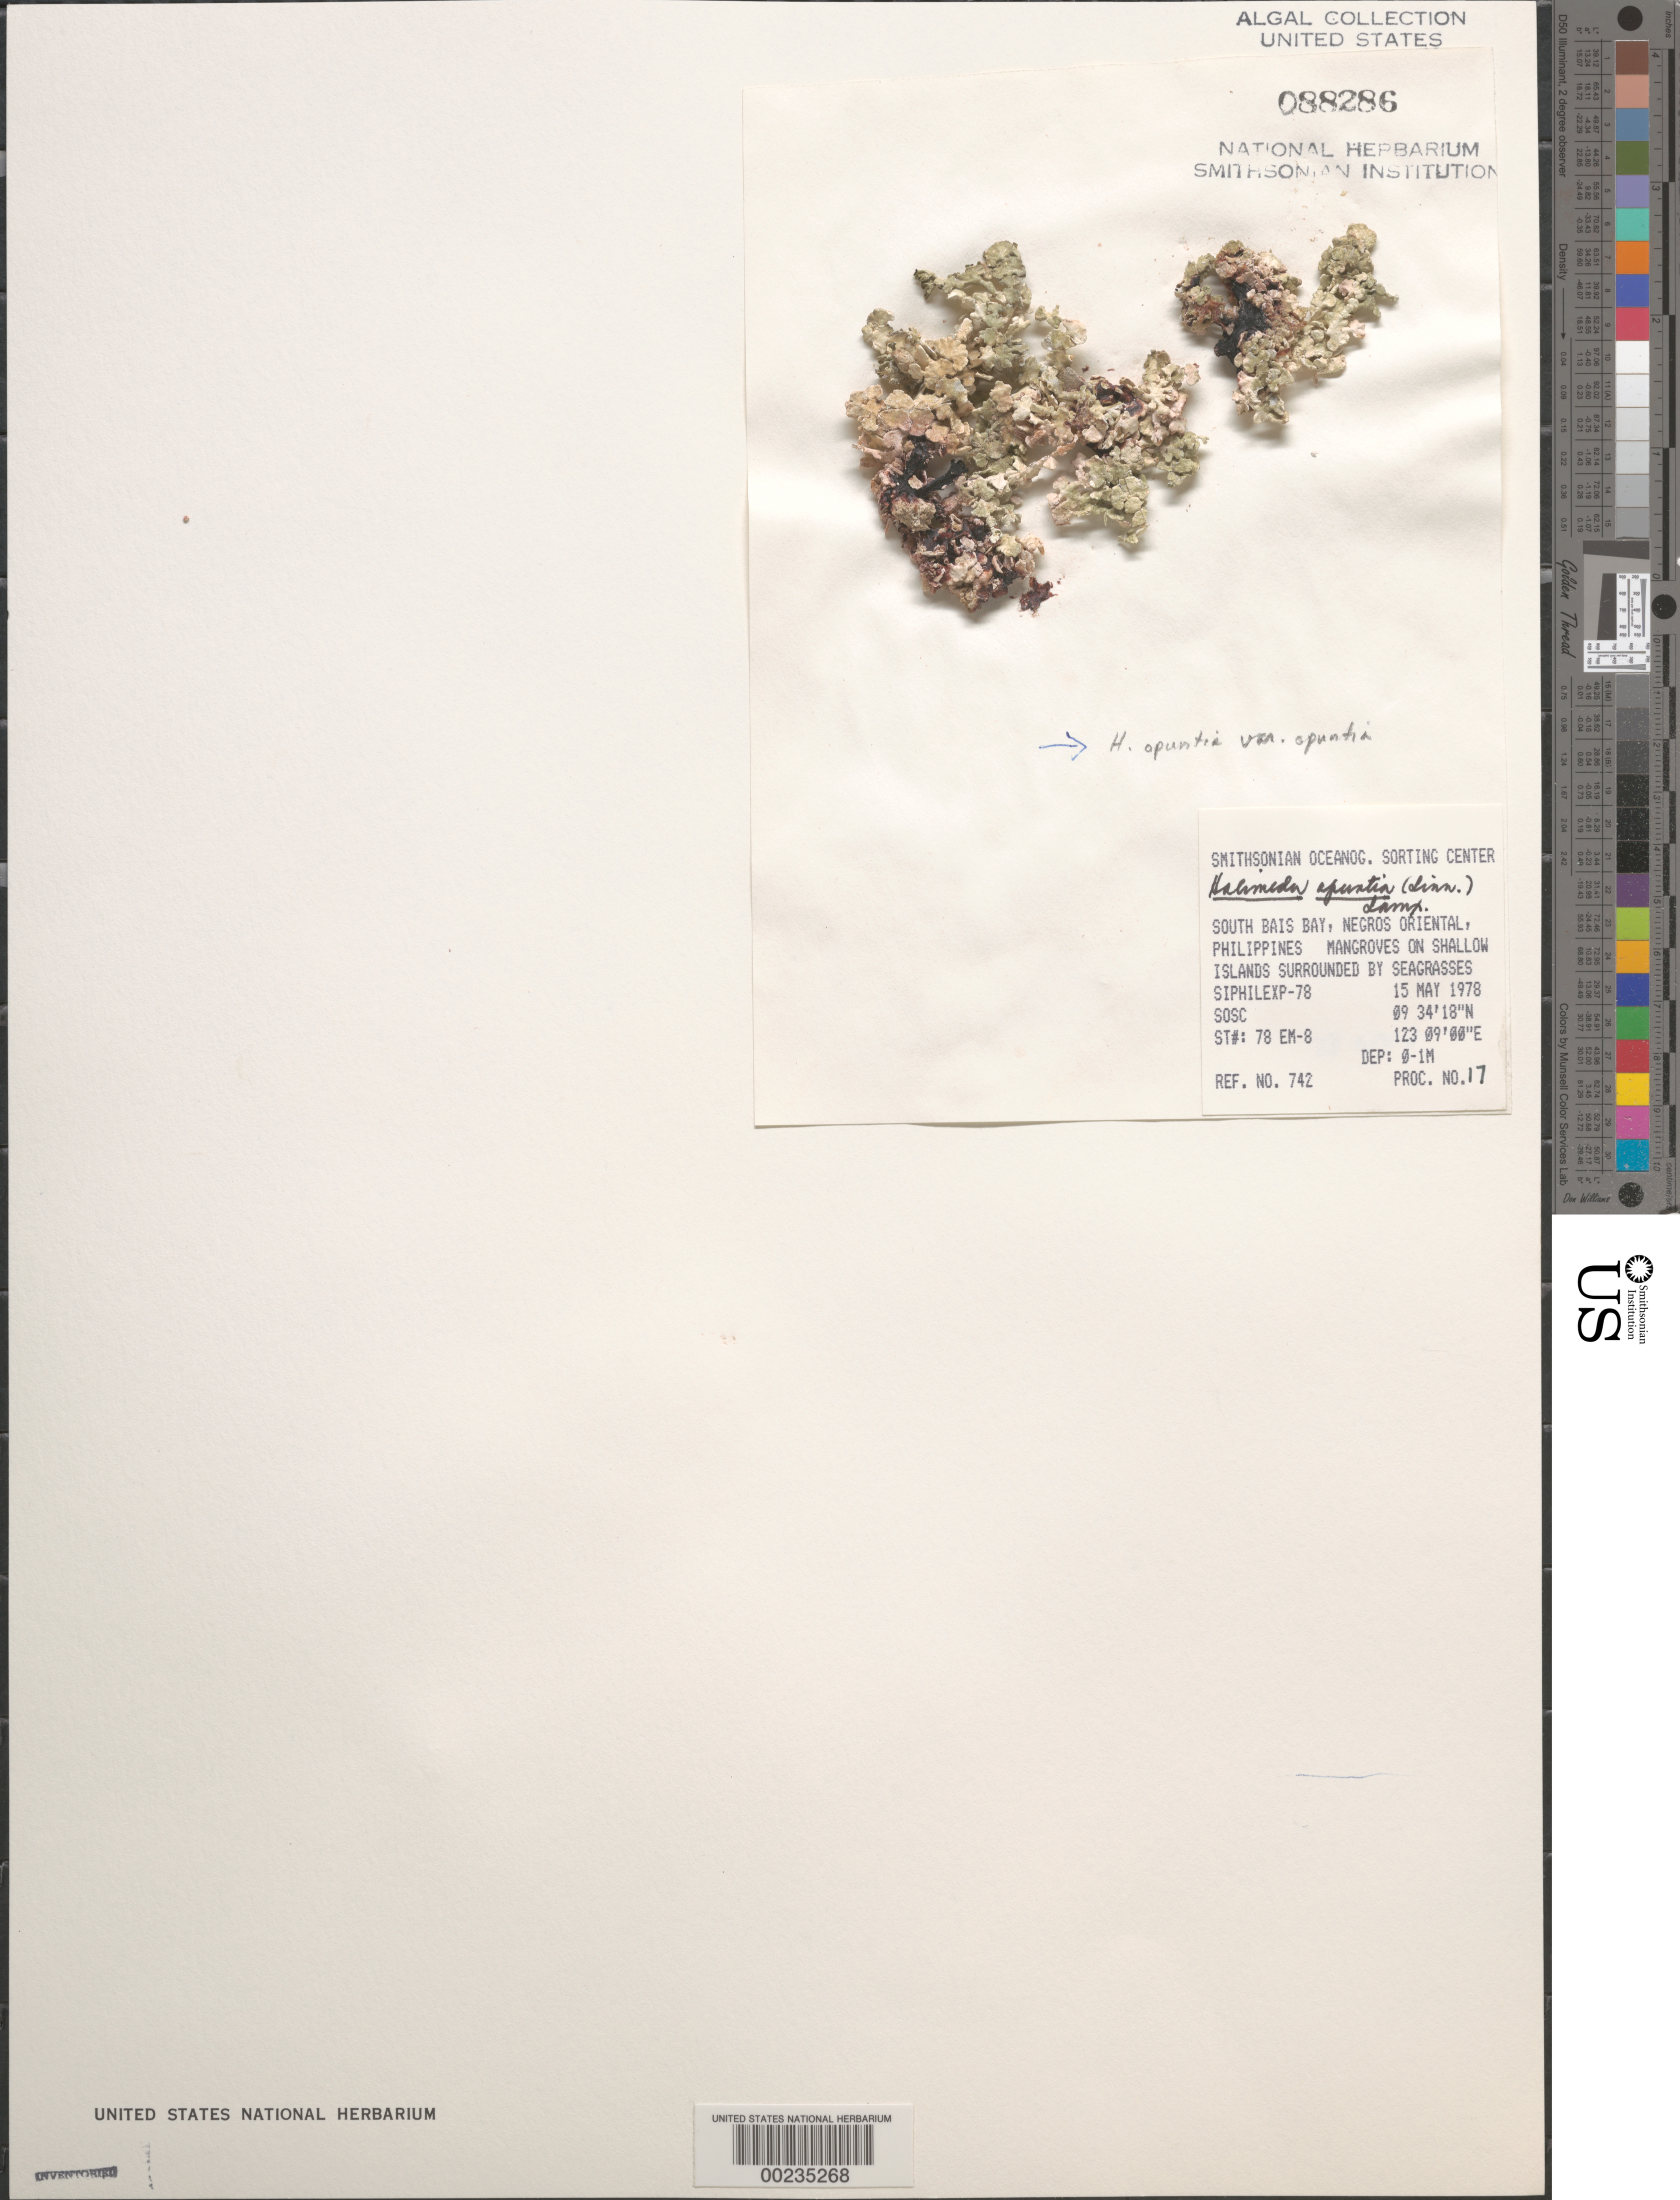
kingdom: Plantae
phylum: Chlorophyta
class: Ulvophyceae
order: Bryopsidales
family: Halimedaceae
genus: Halimeda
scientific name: Halimeda opuntia var. opuntia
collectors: SOSC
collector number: Station 78 Em-8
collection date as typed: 15 May 1978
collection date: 1978-05-15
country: Philippines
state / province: Central Visayas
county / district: Negros Oriental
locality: South bais bay, negros oriental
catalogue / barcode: US 88286